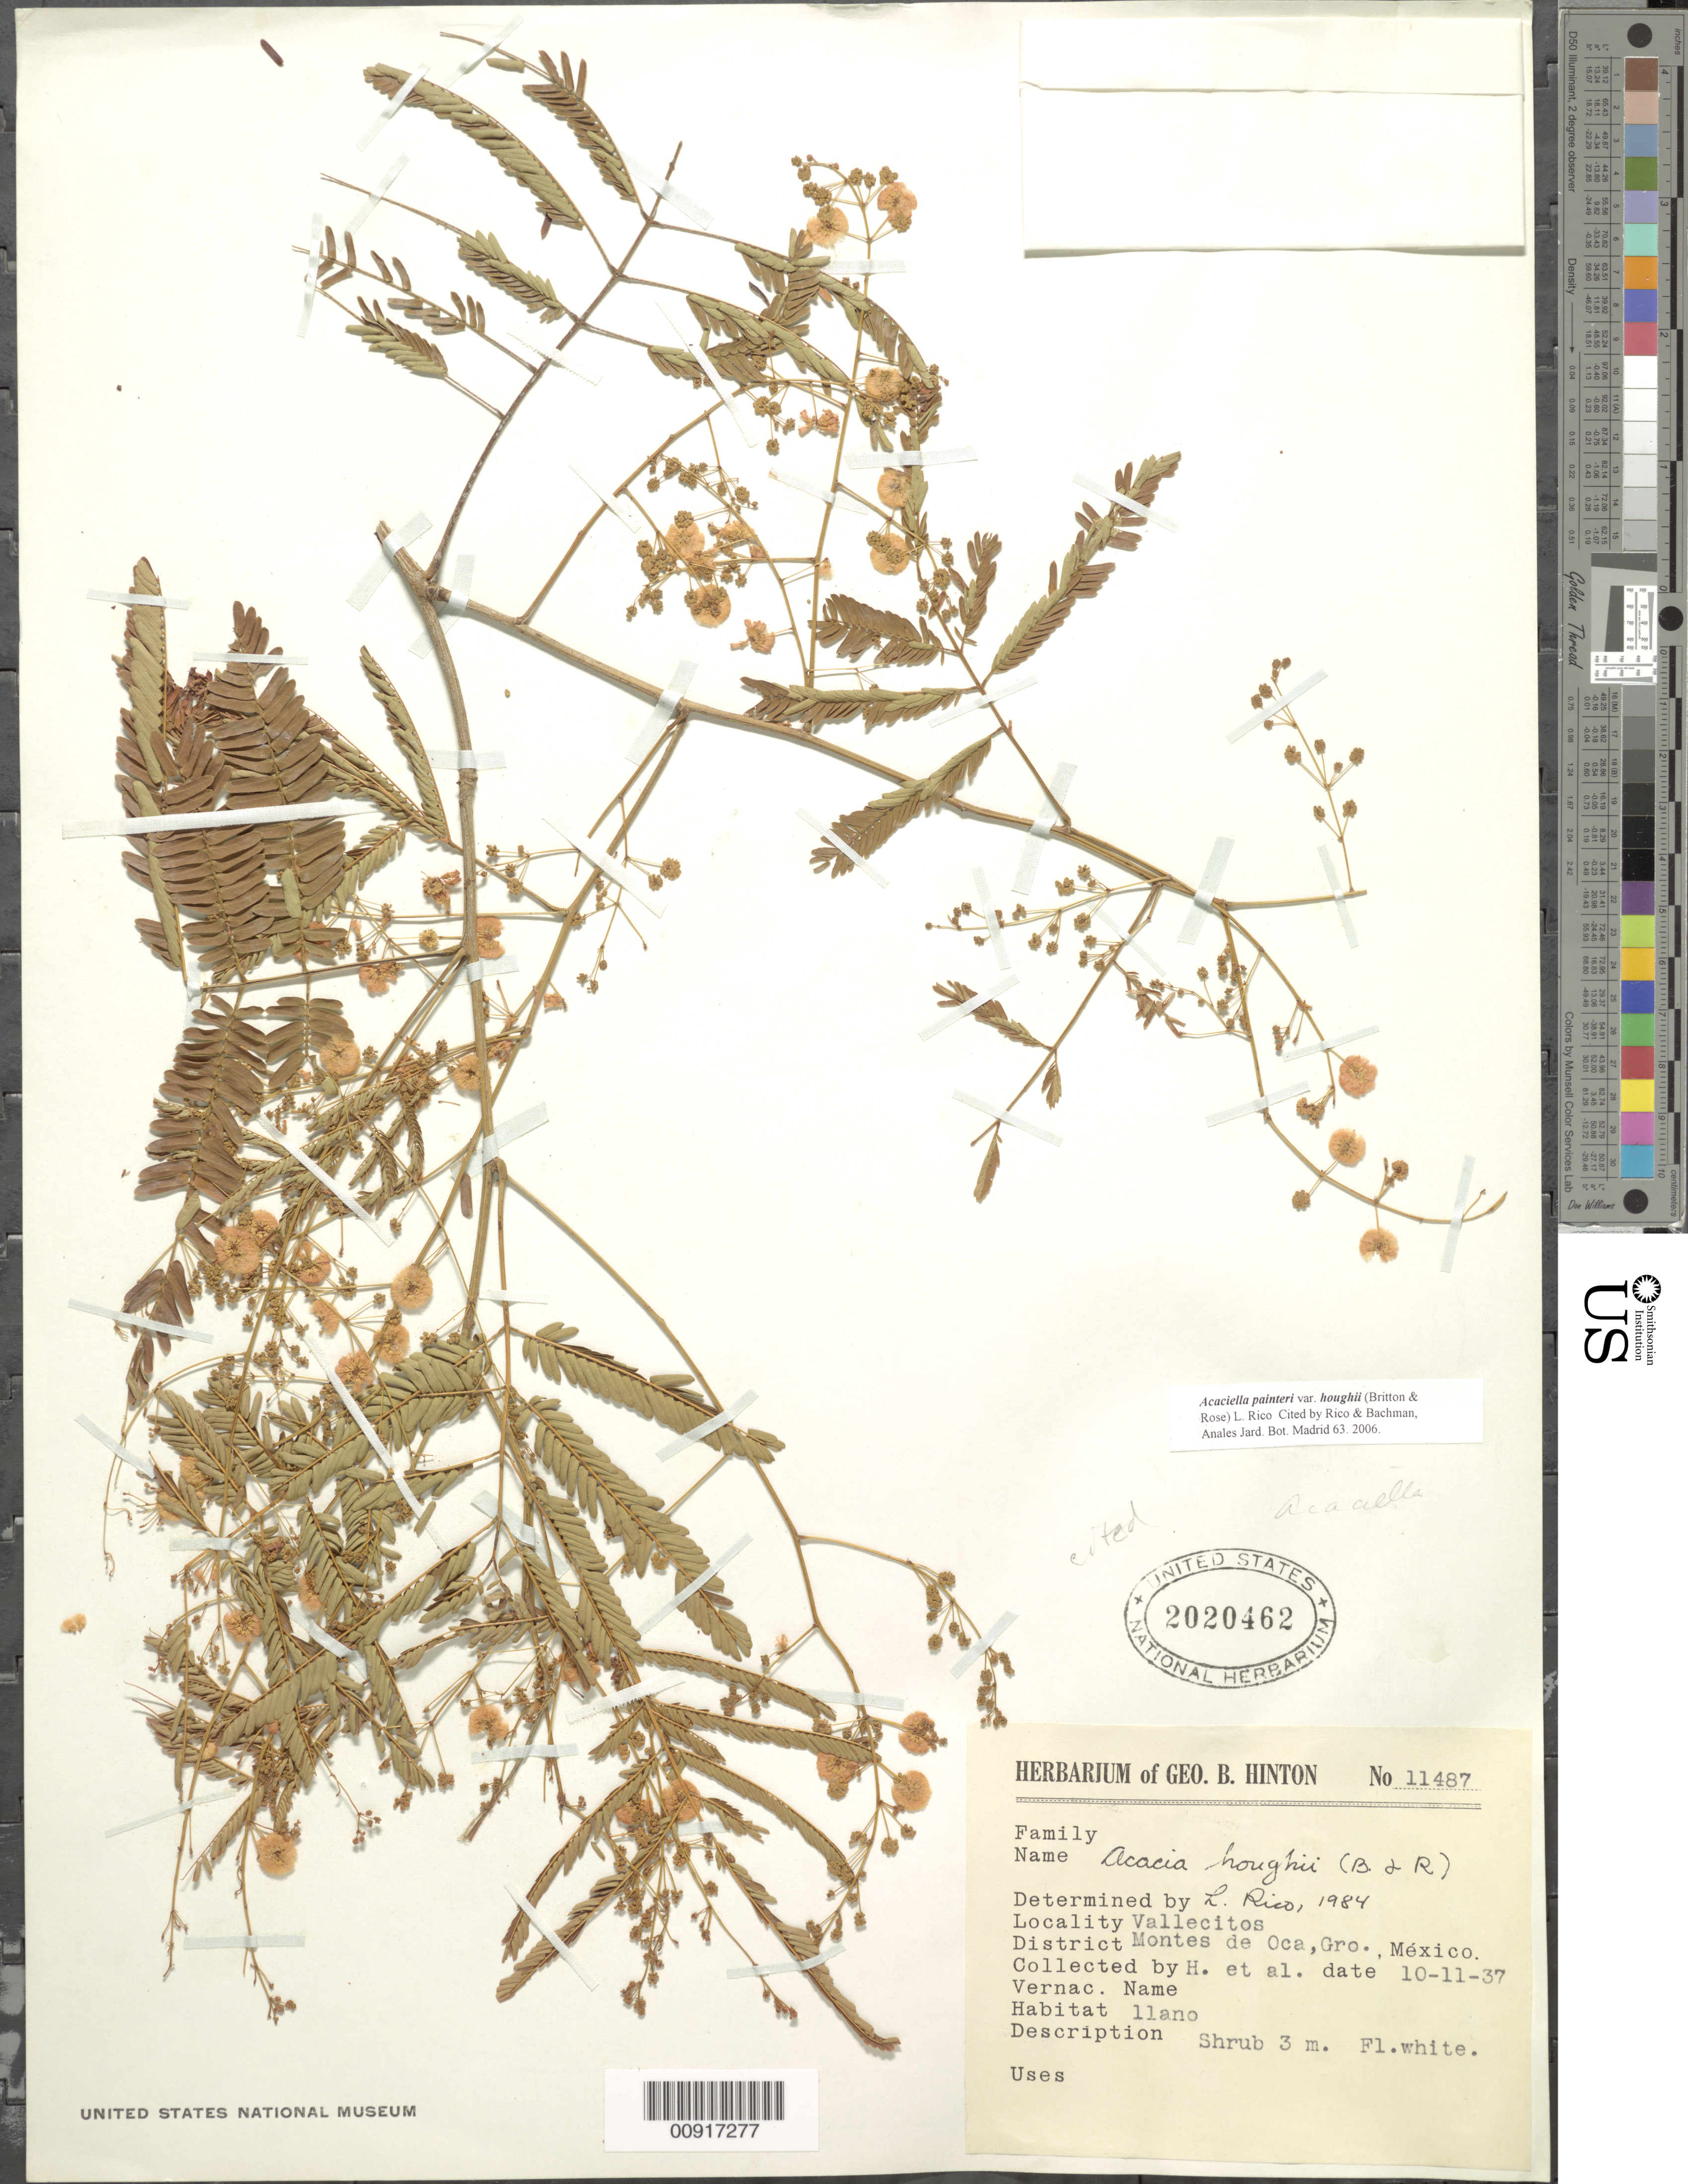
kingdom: Plantae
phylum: Tracheophyta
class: Magnoliopsida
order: Fabales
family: Fabaceae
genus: Acaciella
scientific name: Acaciella painteri var. houghii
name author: (Britton & Rose) L. Rico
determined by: Rico, L.; Bachman, --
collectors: G. B. Hinton & et al.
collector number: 11487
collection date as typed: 11 Oct 1937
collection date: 1937-10-11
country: Mexico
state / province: Guerrero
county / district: Montes de Oca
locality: Vallecitos, District Montes de Oca, Guerrero.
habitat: Llano.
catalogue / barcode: US 2020462